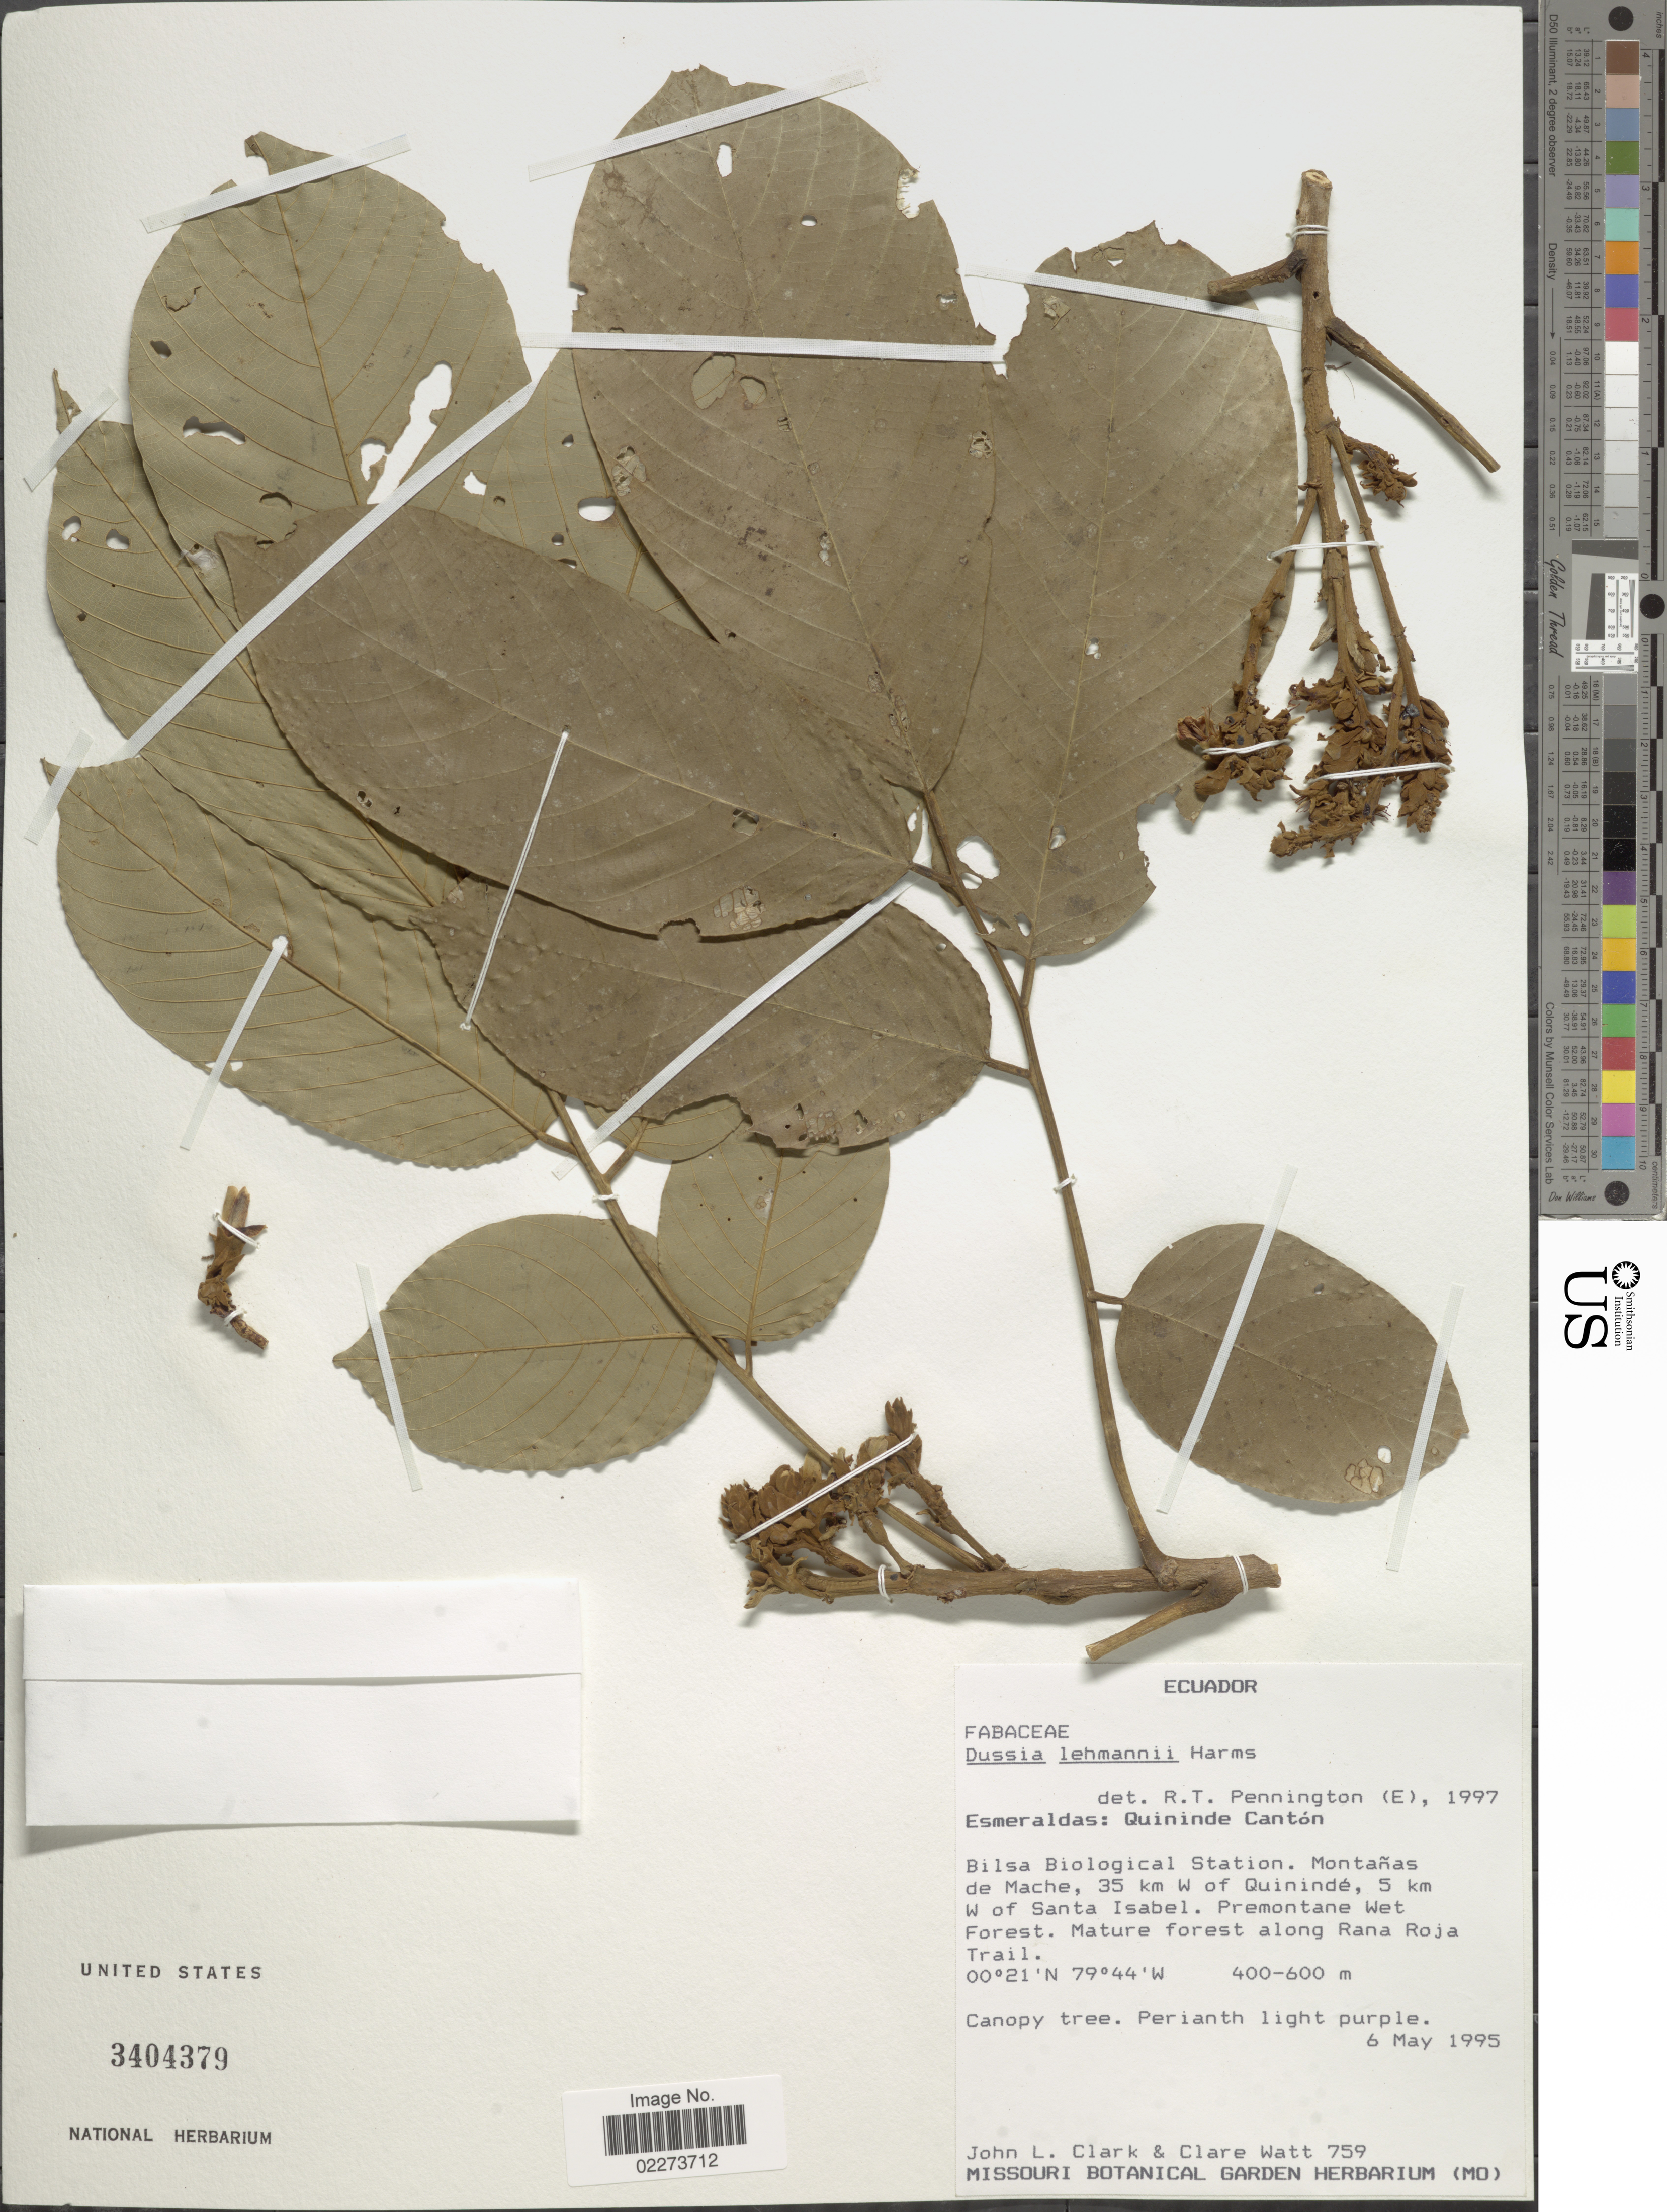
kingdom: Plantae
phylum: Tracheophyta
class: Magnoliopsida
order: Fabales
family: Fabaceae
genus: Dussia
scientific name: Dussia lehmannii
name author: Harms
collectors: J. L. Clark & C. Watt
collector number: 759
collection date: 1995-05-06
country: Ecuador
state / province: Esmeraldas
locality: Esmeraldas: Quininde Canton, Bilsa Biological Station, Montanas de Mache, 35 km W of Quininde, 5 km W of Santa Isabel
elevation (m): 400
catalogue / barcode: US 3404379